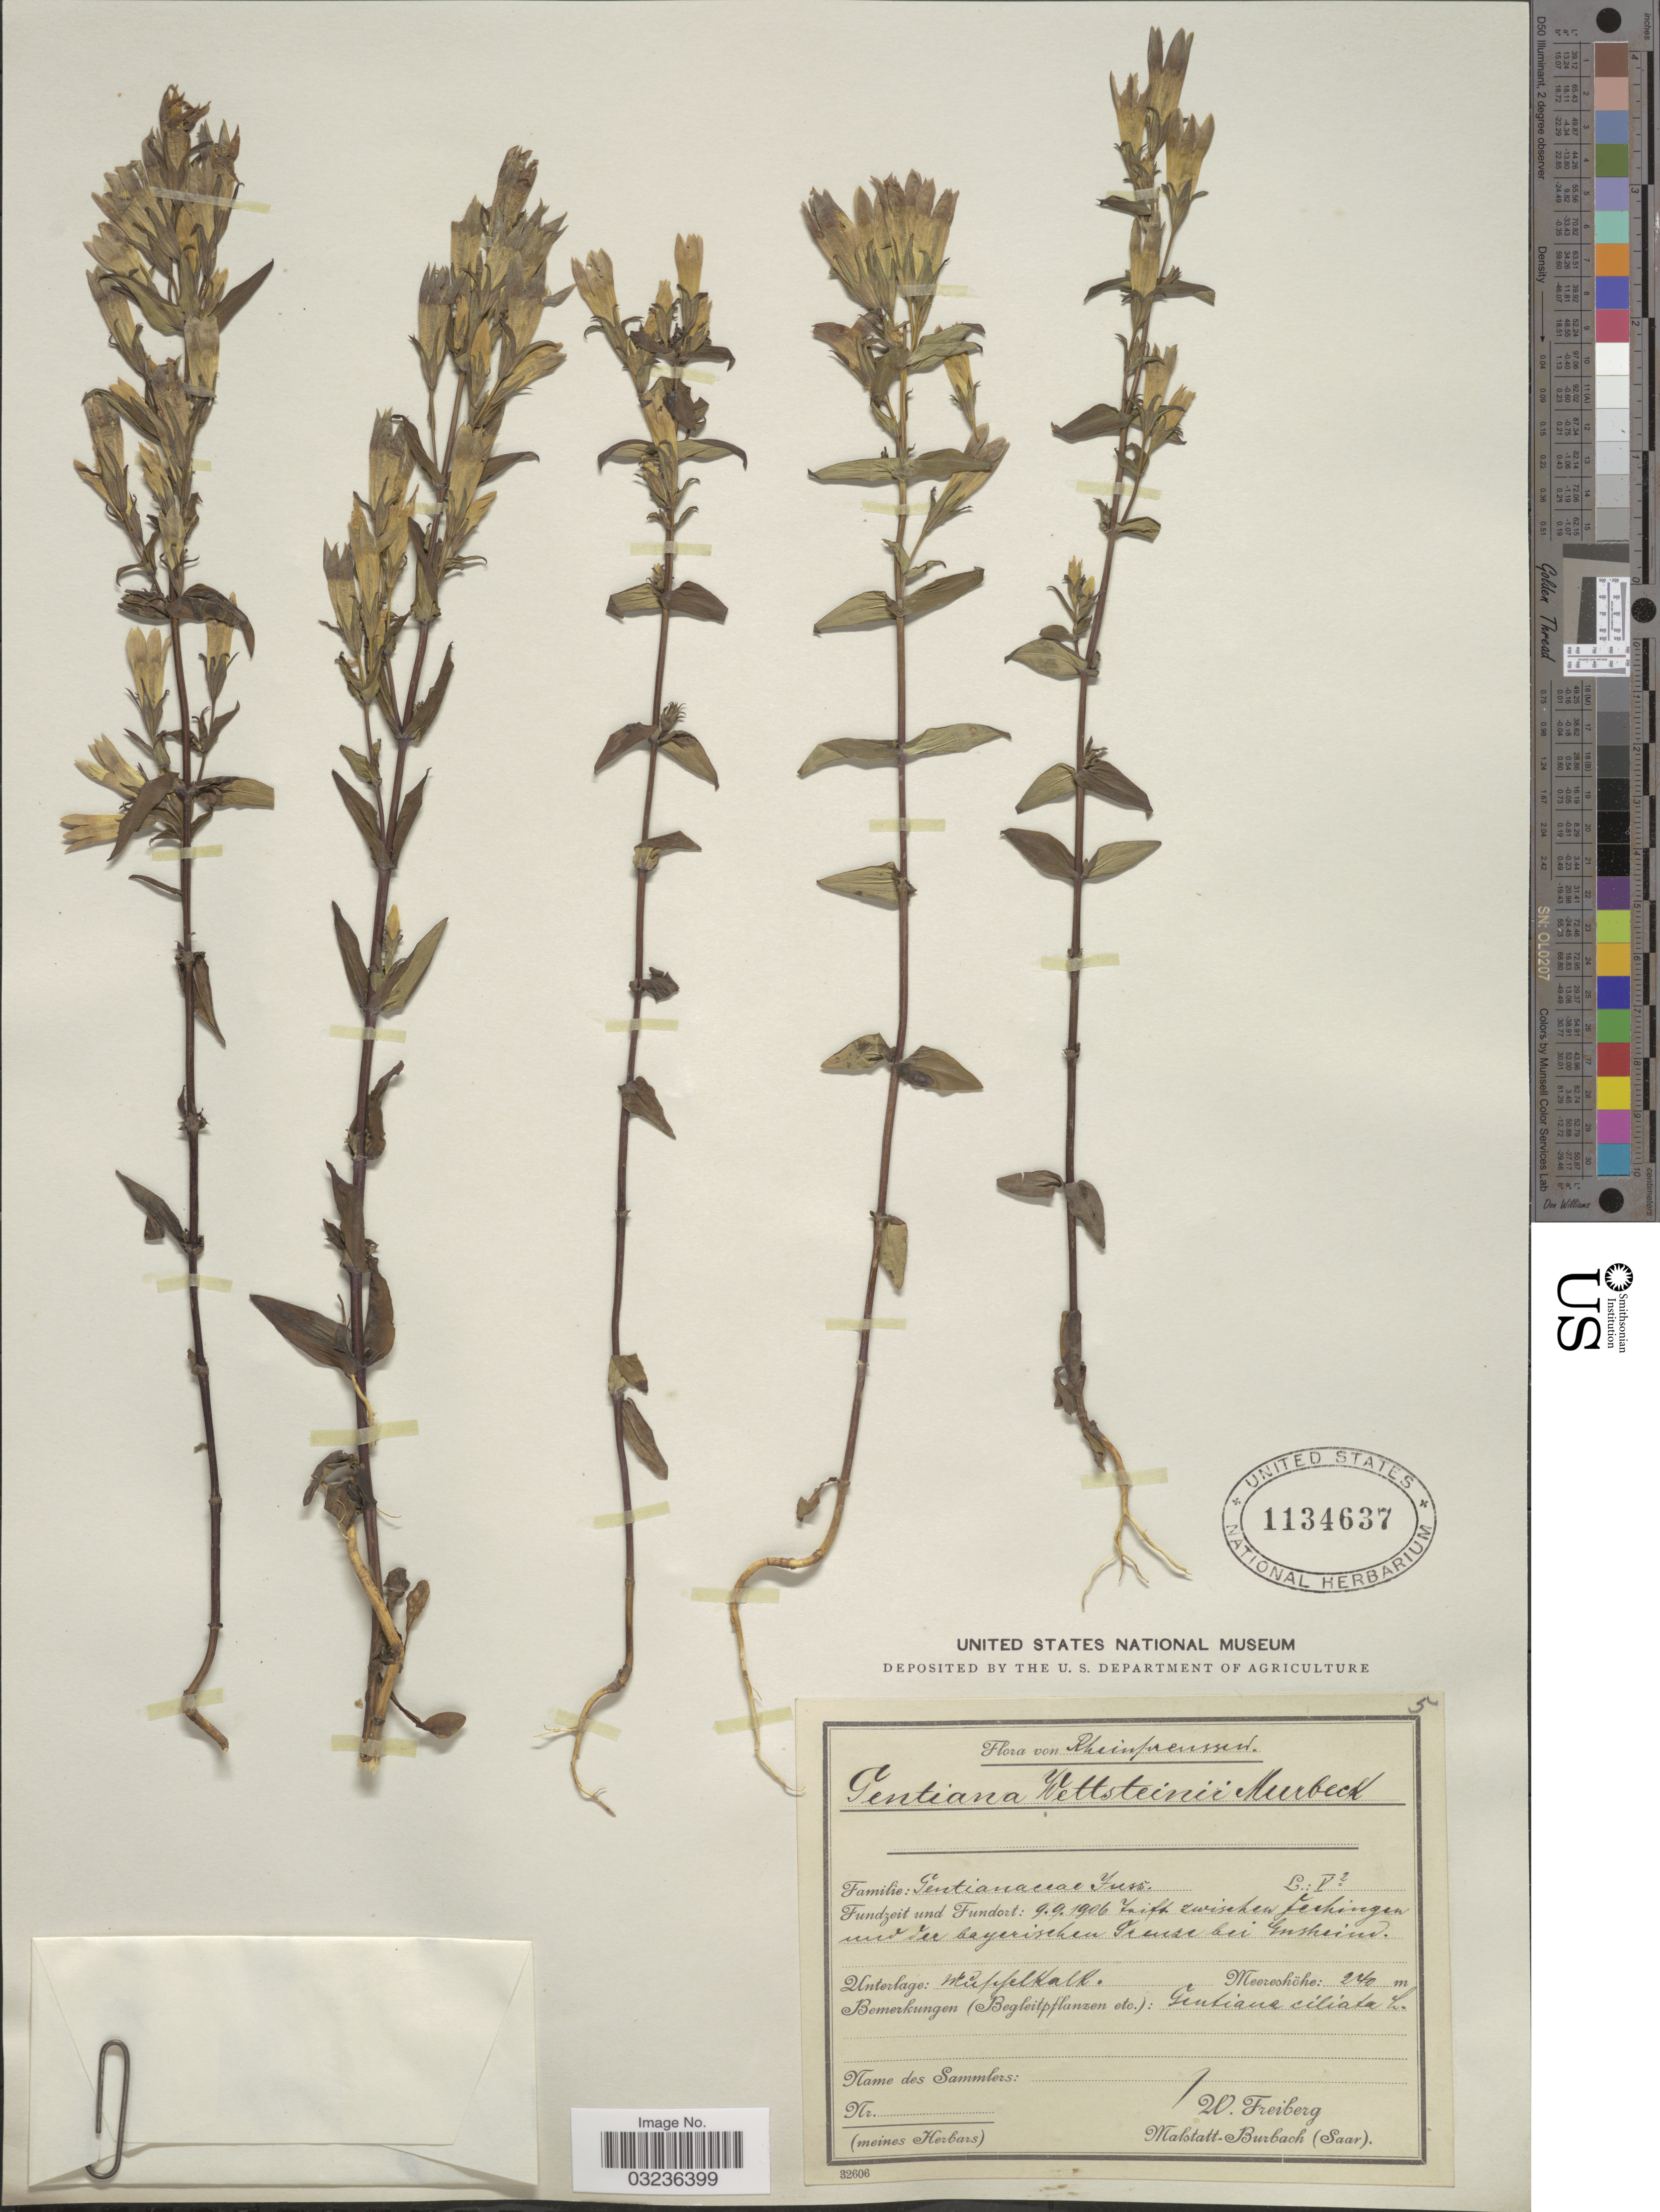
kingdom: Plantae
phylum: Tracheophyta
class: Magnoliopsida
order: Gentianales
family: Gentianaceae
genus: Gentiana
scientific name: Gentiana wettsteinii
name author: Murb.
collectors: W. Freiberg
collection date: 1906-09-09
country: Germany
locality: Rheinpreussen. Yrift zwischen Geshingen und der bayerisehen Greuze bei Gusheim.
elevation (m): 240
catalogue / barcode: US 1134637